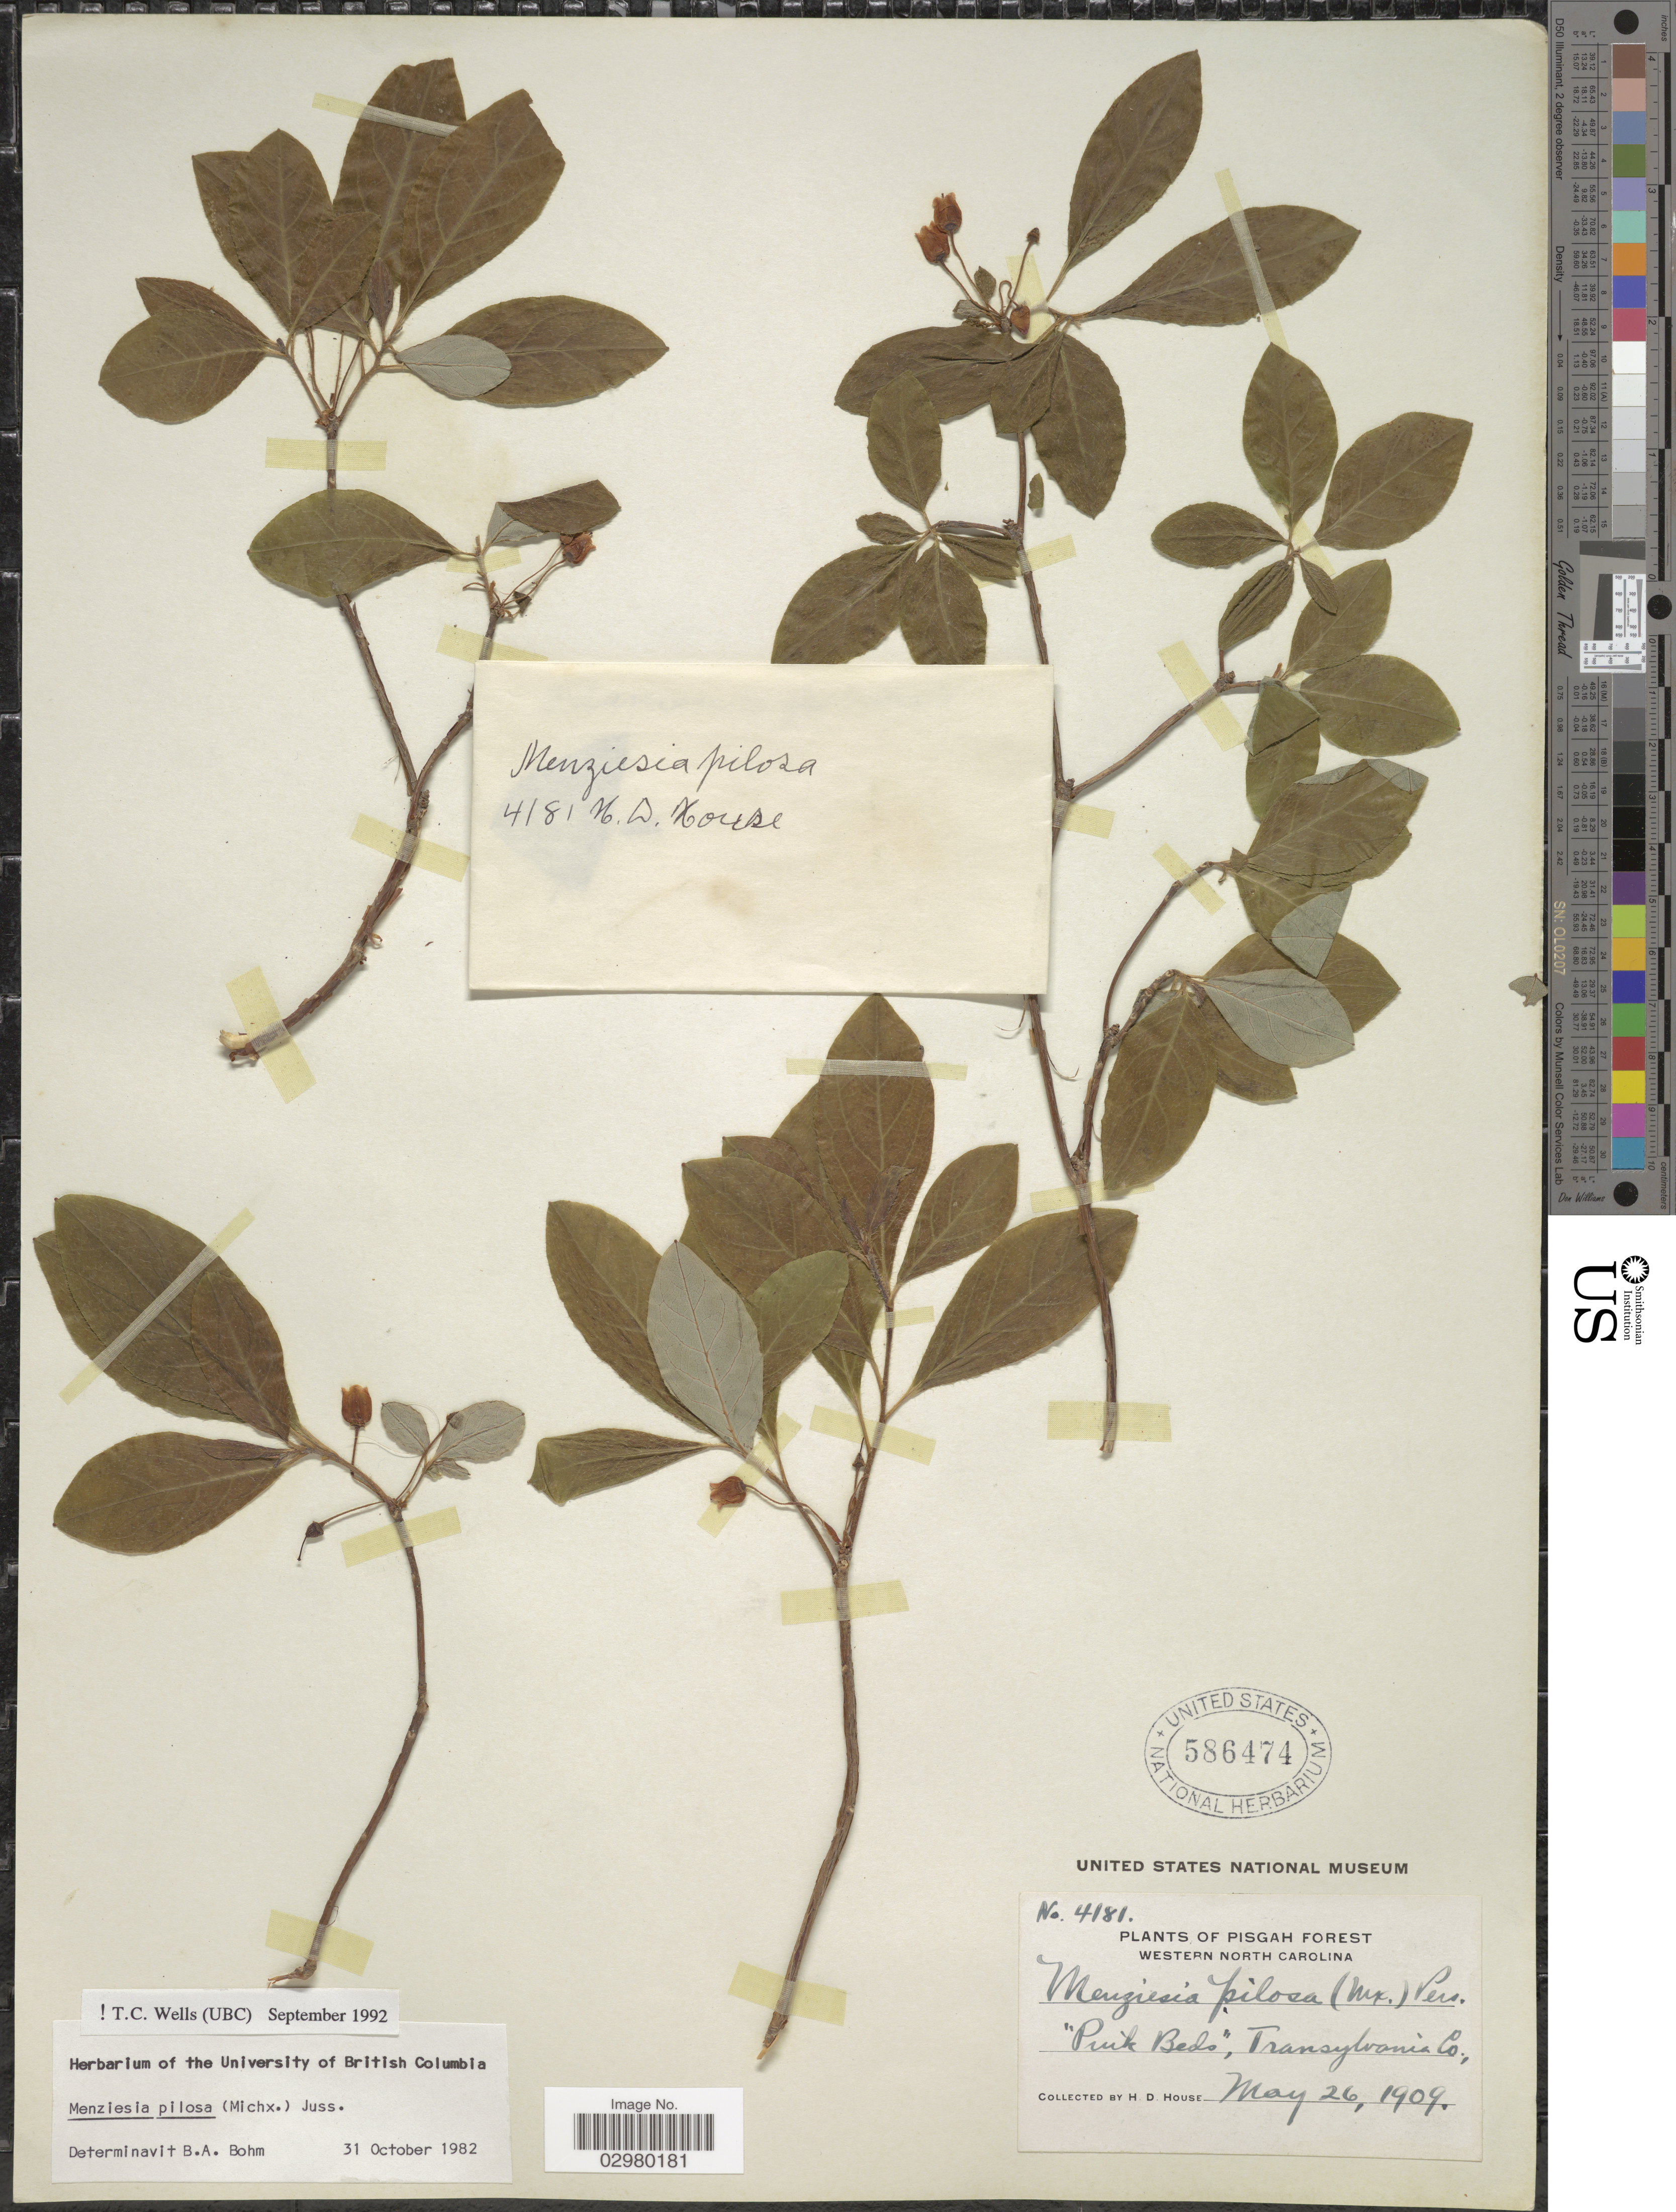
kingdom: Plantae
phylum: Tracheophyta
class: Magnoliopsida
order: Ericales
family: Ericaceae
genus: Menziesia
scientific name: Menziesia pilosa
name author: (Michx.) Juss.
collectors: H. D. House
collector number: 4181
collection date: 1909-05-26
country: United States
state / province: North Carolina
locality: Pisgah Forest. Western North Carolina. "Pink Beds", Transylvania Co.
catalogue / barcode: US 586474